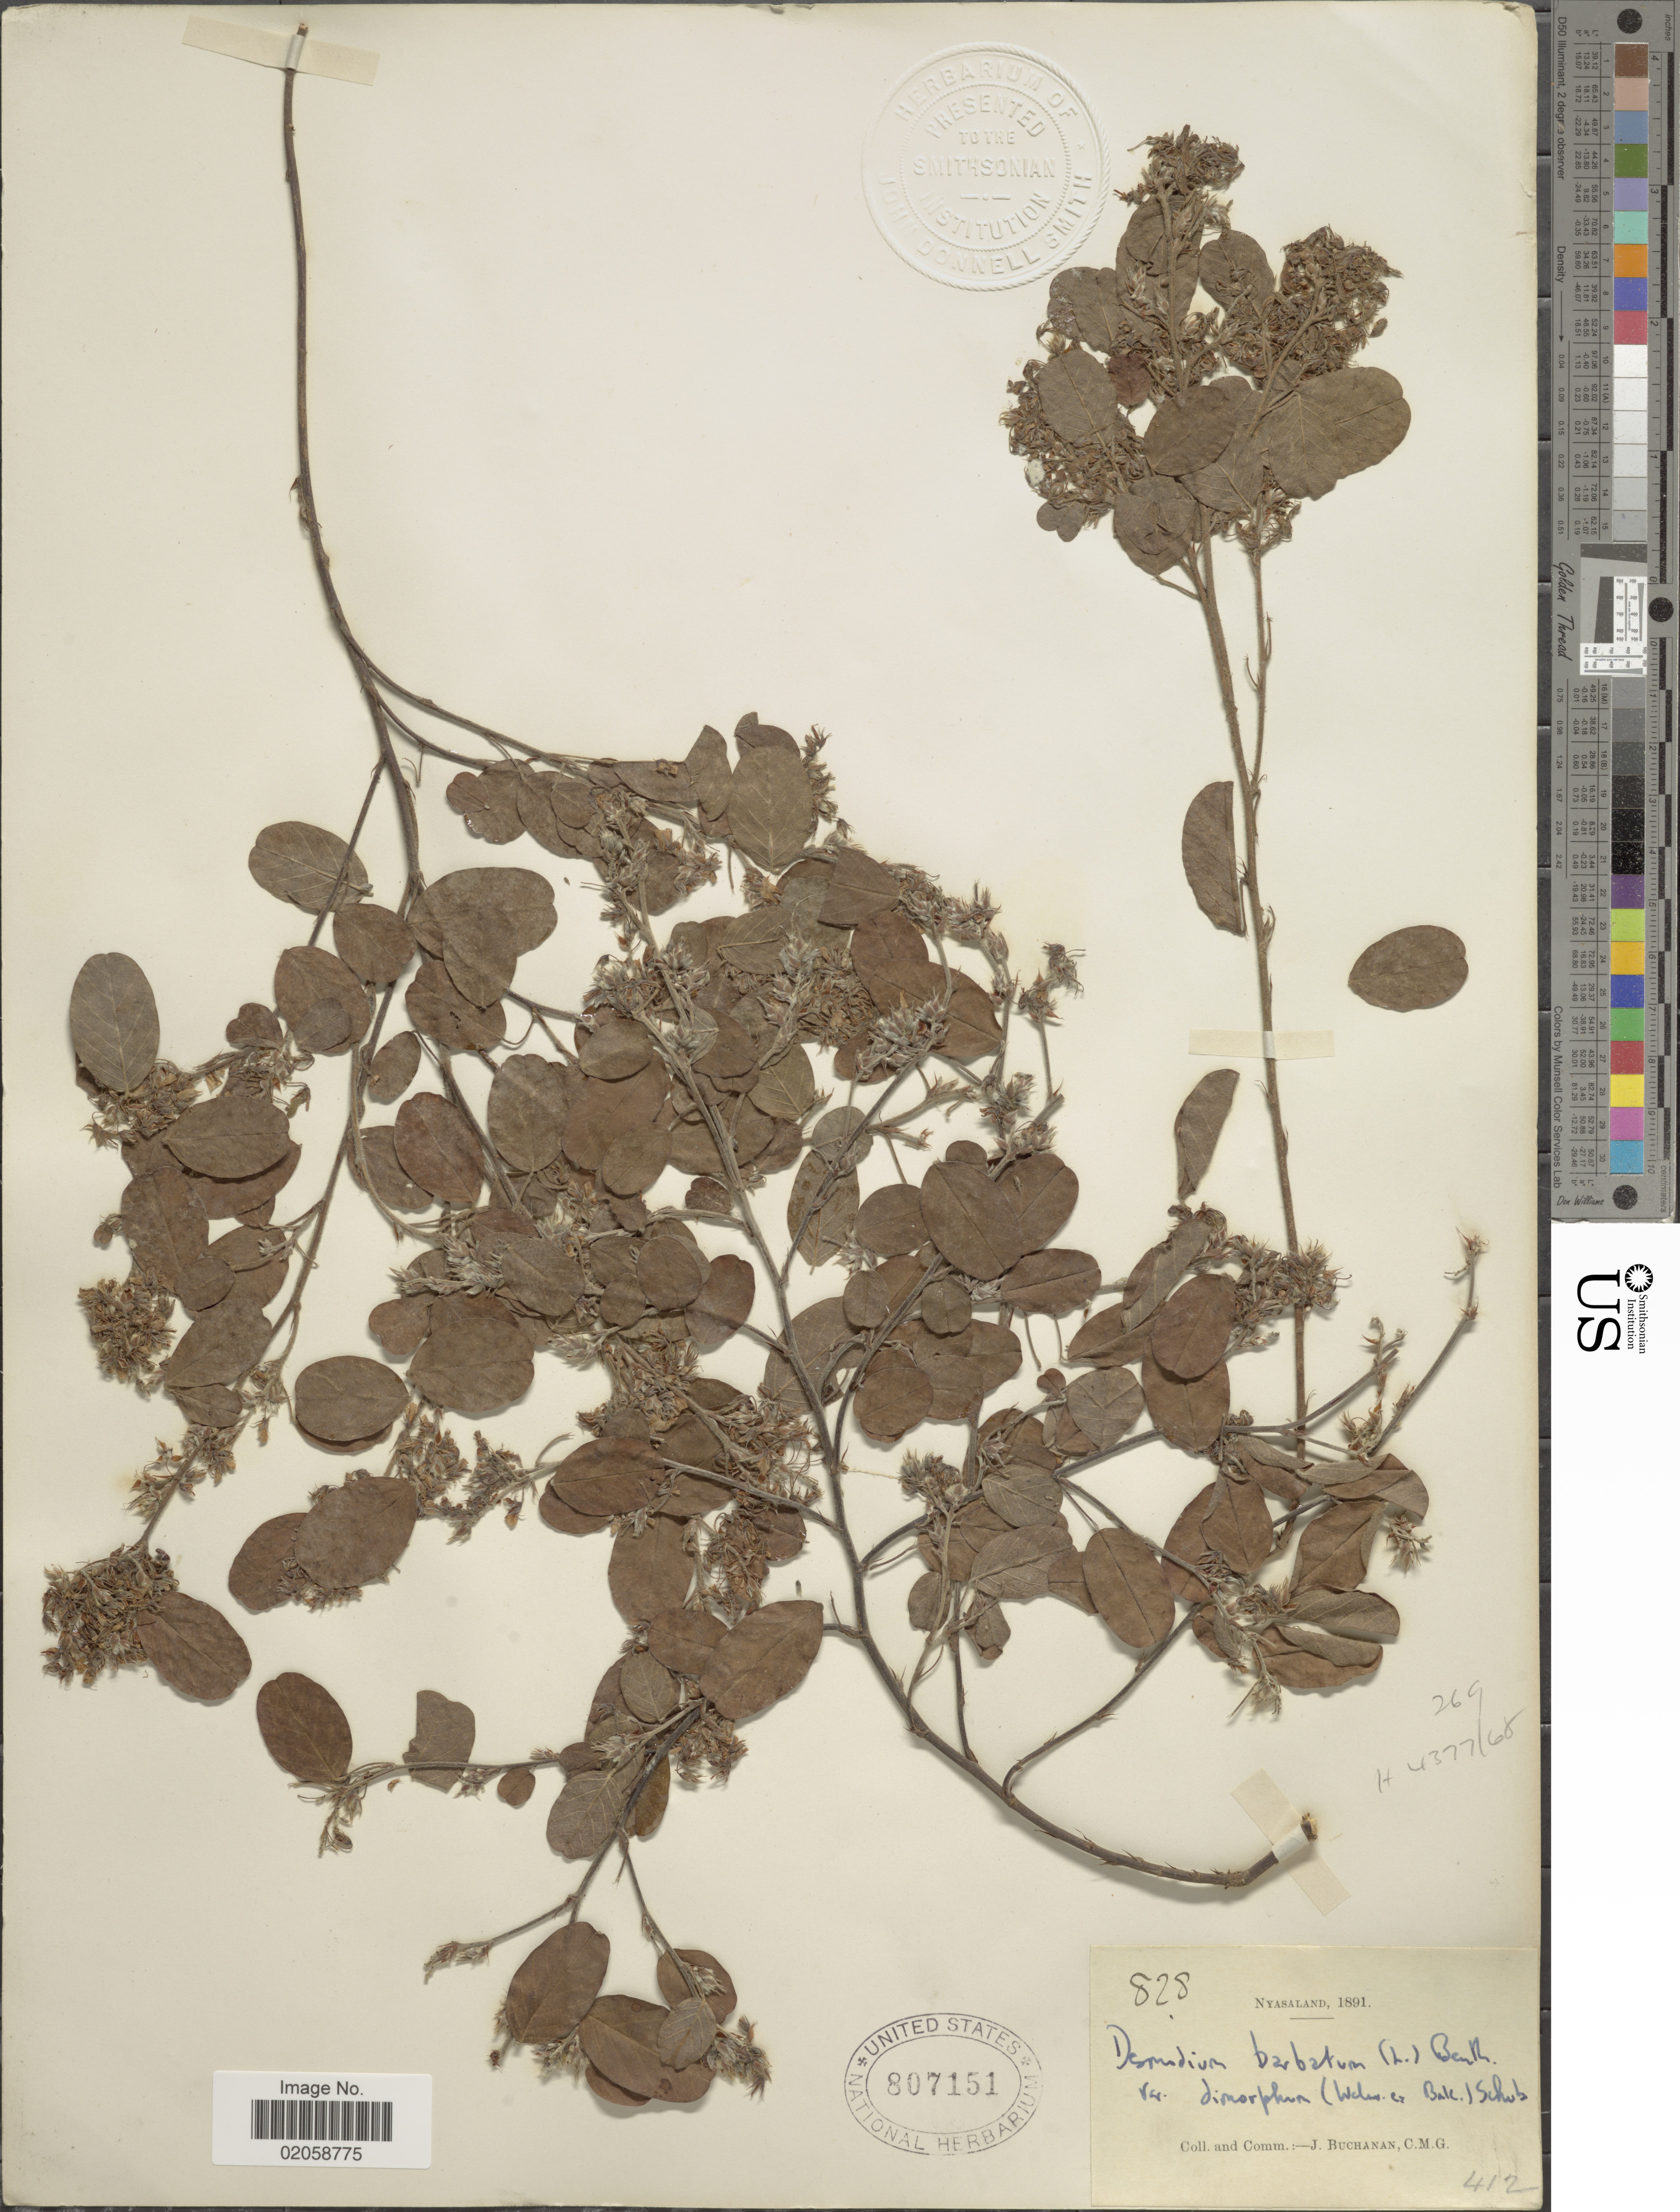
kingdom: Plantae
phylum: Tracheophyta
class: Magnoliopsida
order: Fabales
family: Fabaceae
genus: Grona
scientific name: Grona barbata var. dimorpha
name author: (Welw. ex Baker) H. Ohashi & K. Ohashi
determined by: Strong, Mark T., (BOT), Smithsonian Institution - National Museum of Natural History (UNITED STATES)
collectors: J. Buchanan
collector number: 828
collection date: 1891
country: Malawi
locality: Nyasaland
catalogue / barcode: US 807151